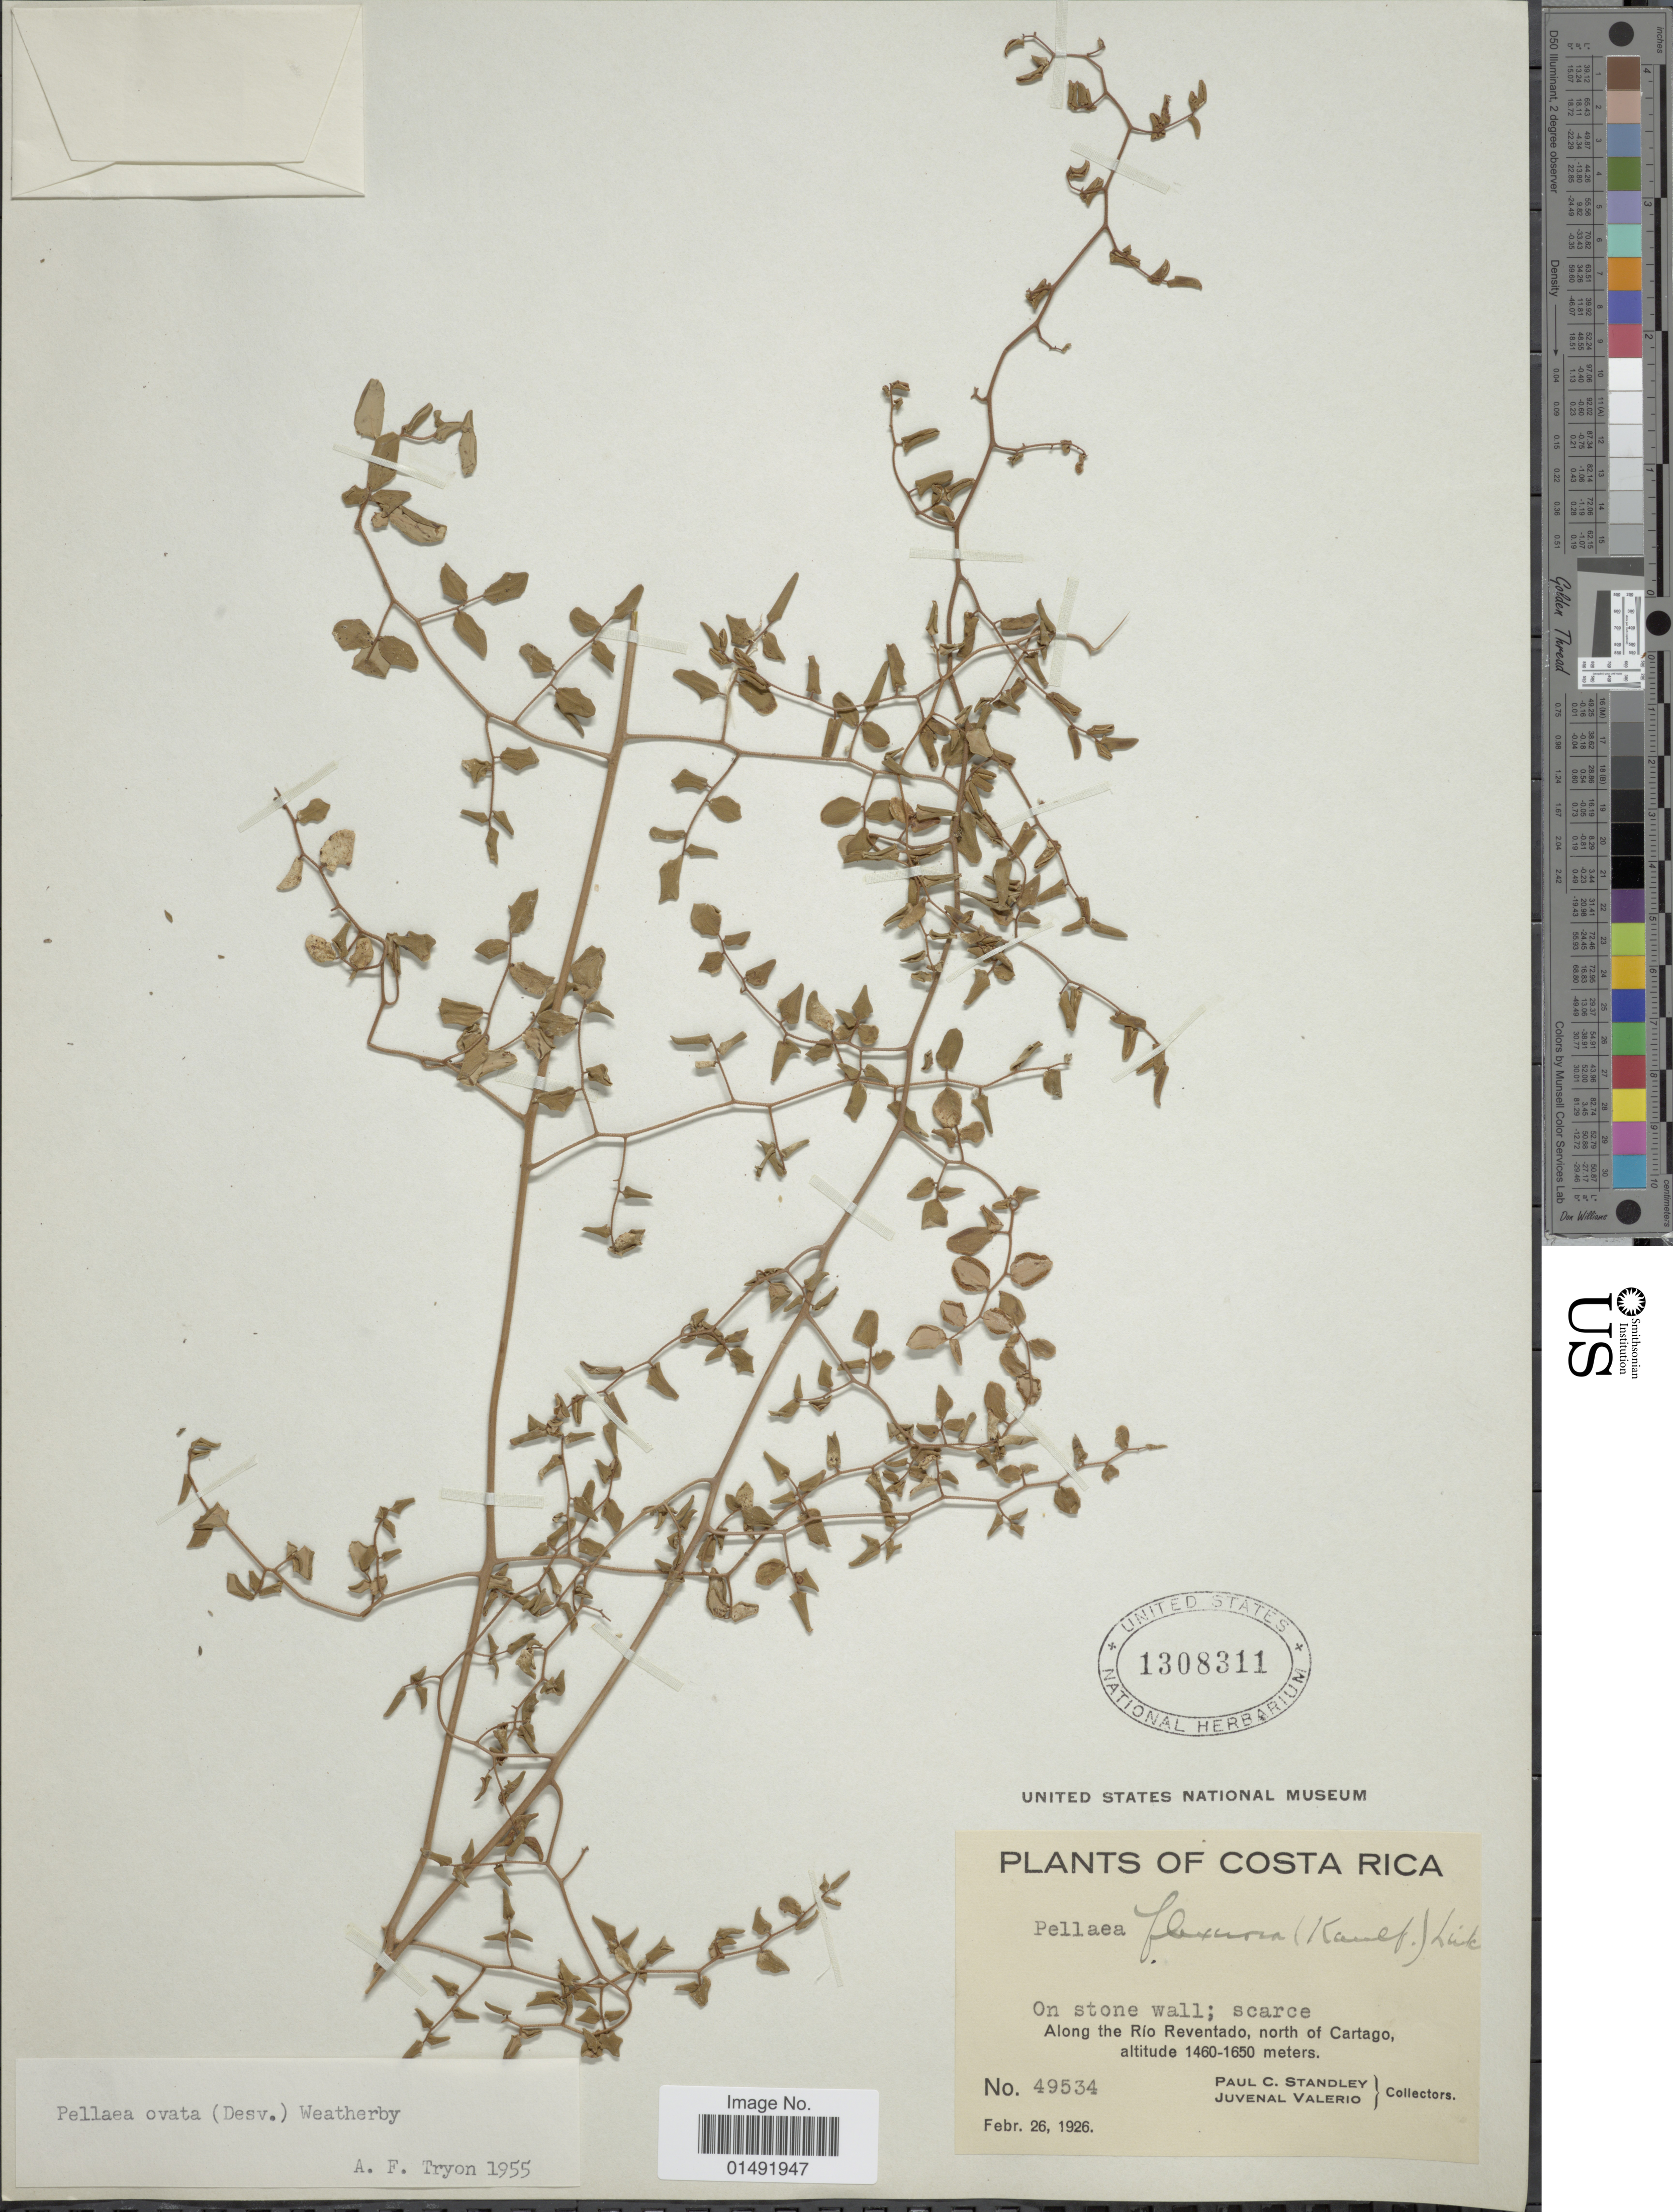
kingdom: Plantae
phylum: Tracheophyta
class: Polypodiopsida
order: Polypodiales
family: Pteridaceae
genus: Pellaea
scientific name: Pellaea ovata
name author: (Desv.) Weath.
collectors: P. C. Standley & J. Valerio R.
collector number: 49534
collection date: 1926-02-26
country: Costa Rica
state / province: Cartago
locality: Along the Rio Reventado, north of Cartago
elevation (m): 1460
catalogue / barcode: US 1308311